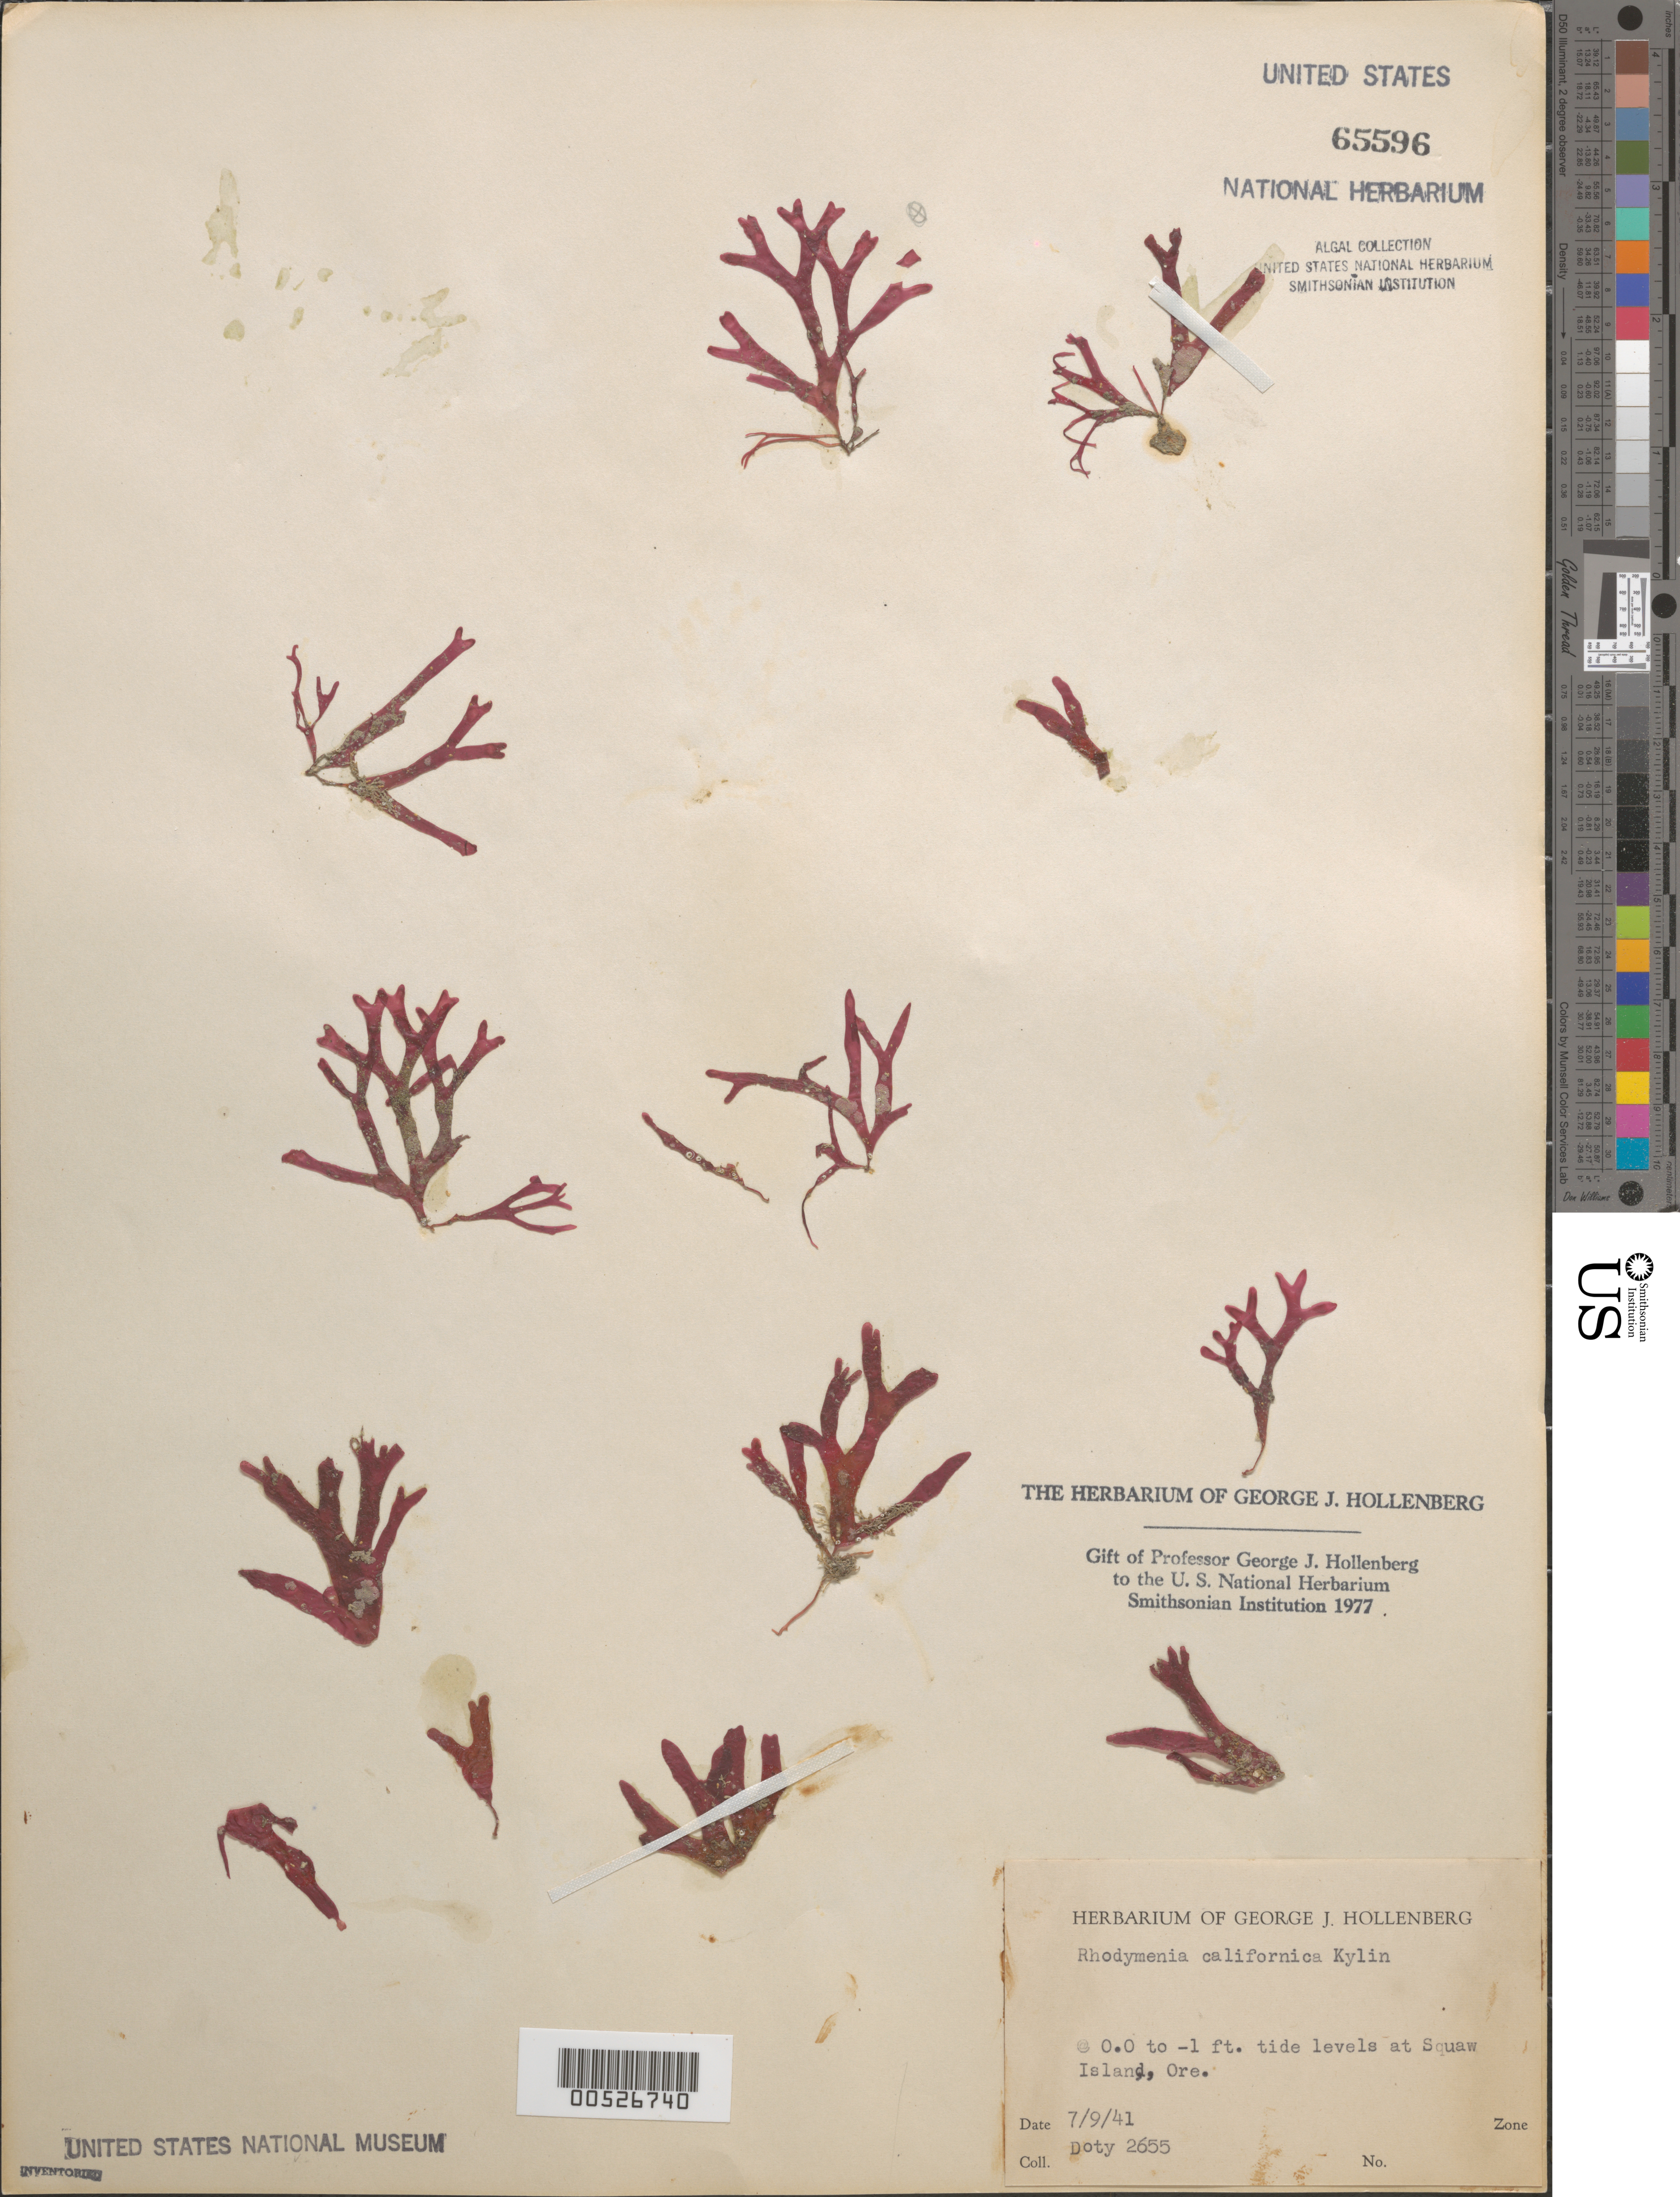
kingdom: Plantae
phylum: Rhodophyta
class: Florideophyceae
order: Rhodymeniales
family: Rhodymeniaceae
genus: Rhodymenia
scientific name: Rhodymenia californica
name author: Kylin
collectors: M. S. Doty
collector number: MSD 2655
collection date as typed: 09 Jul 1941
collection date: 1941-07-09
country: United States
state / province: Oregon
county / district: Coos County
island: Squaw Island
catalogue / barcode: US 65596